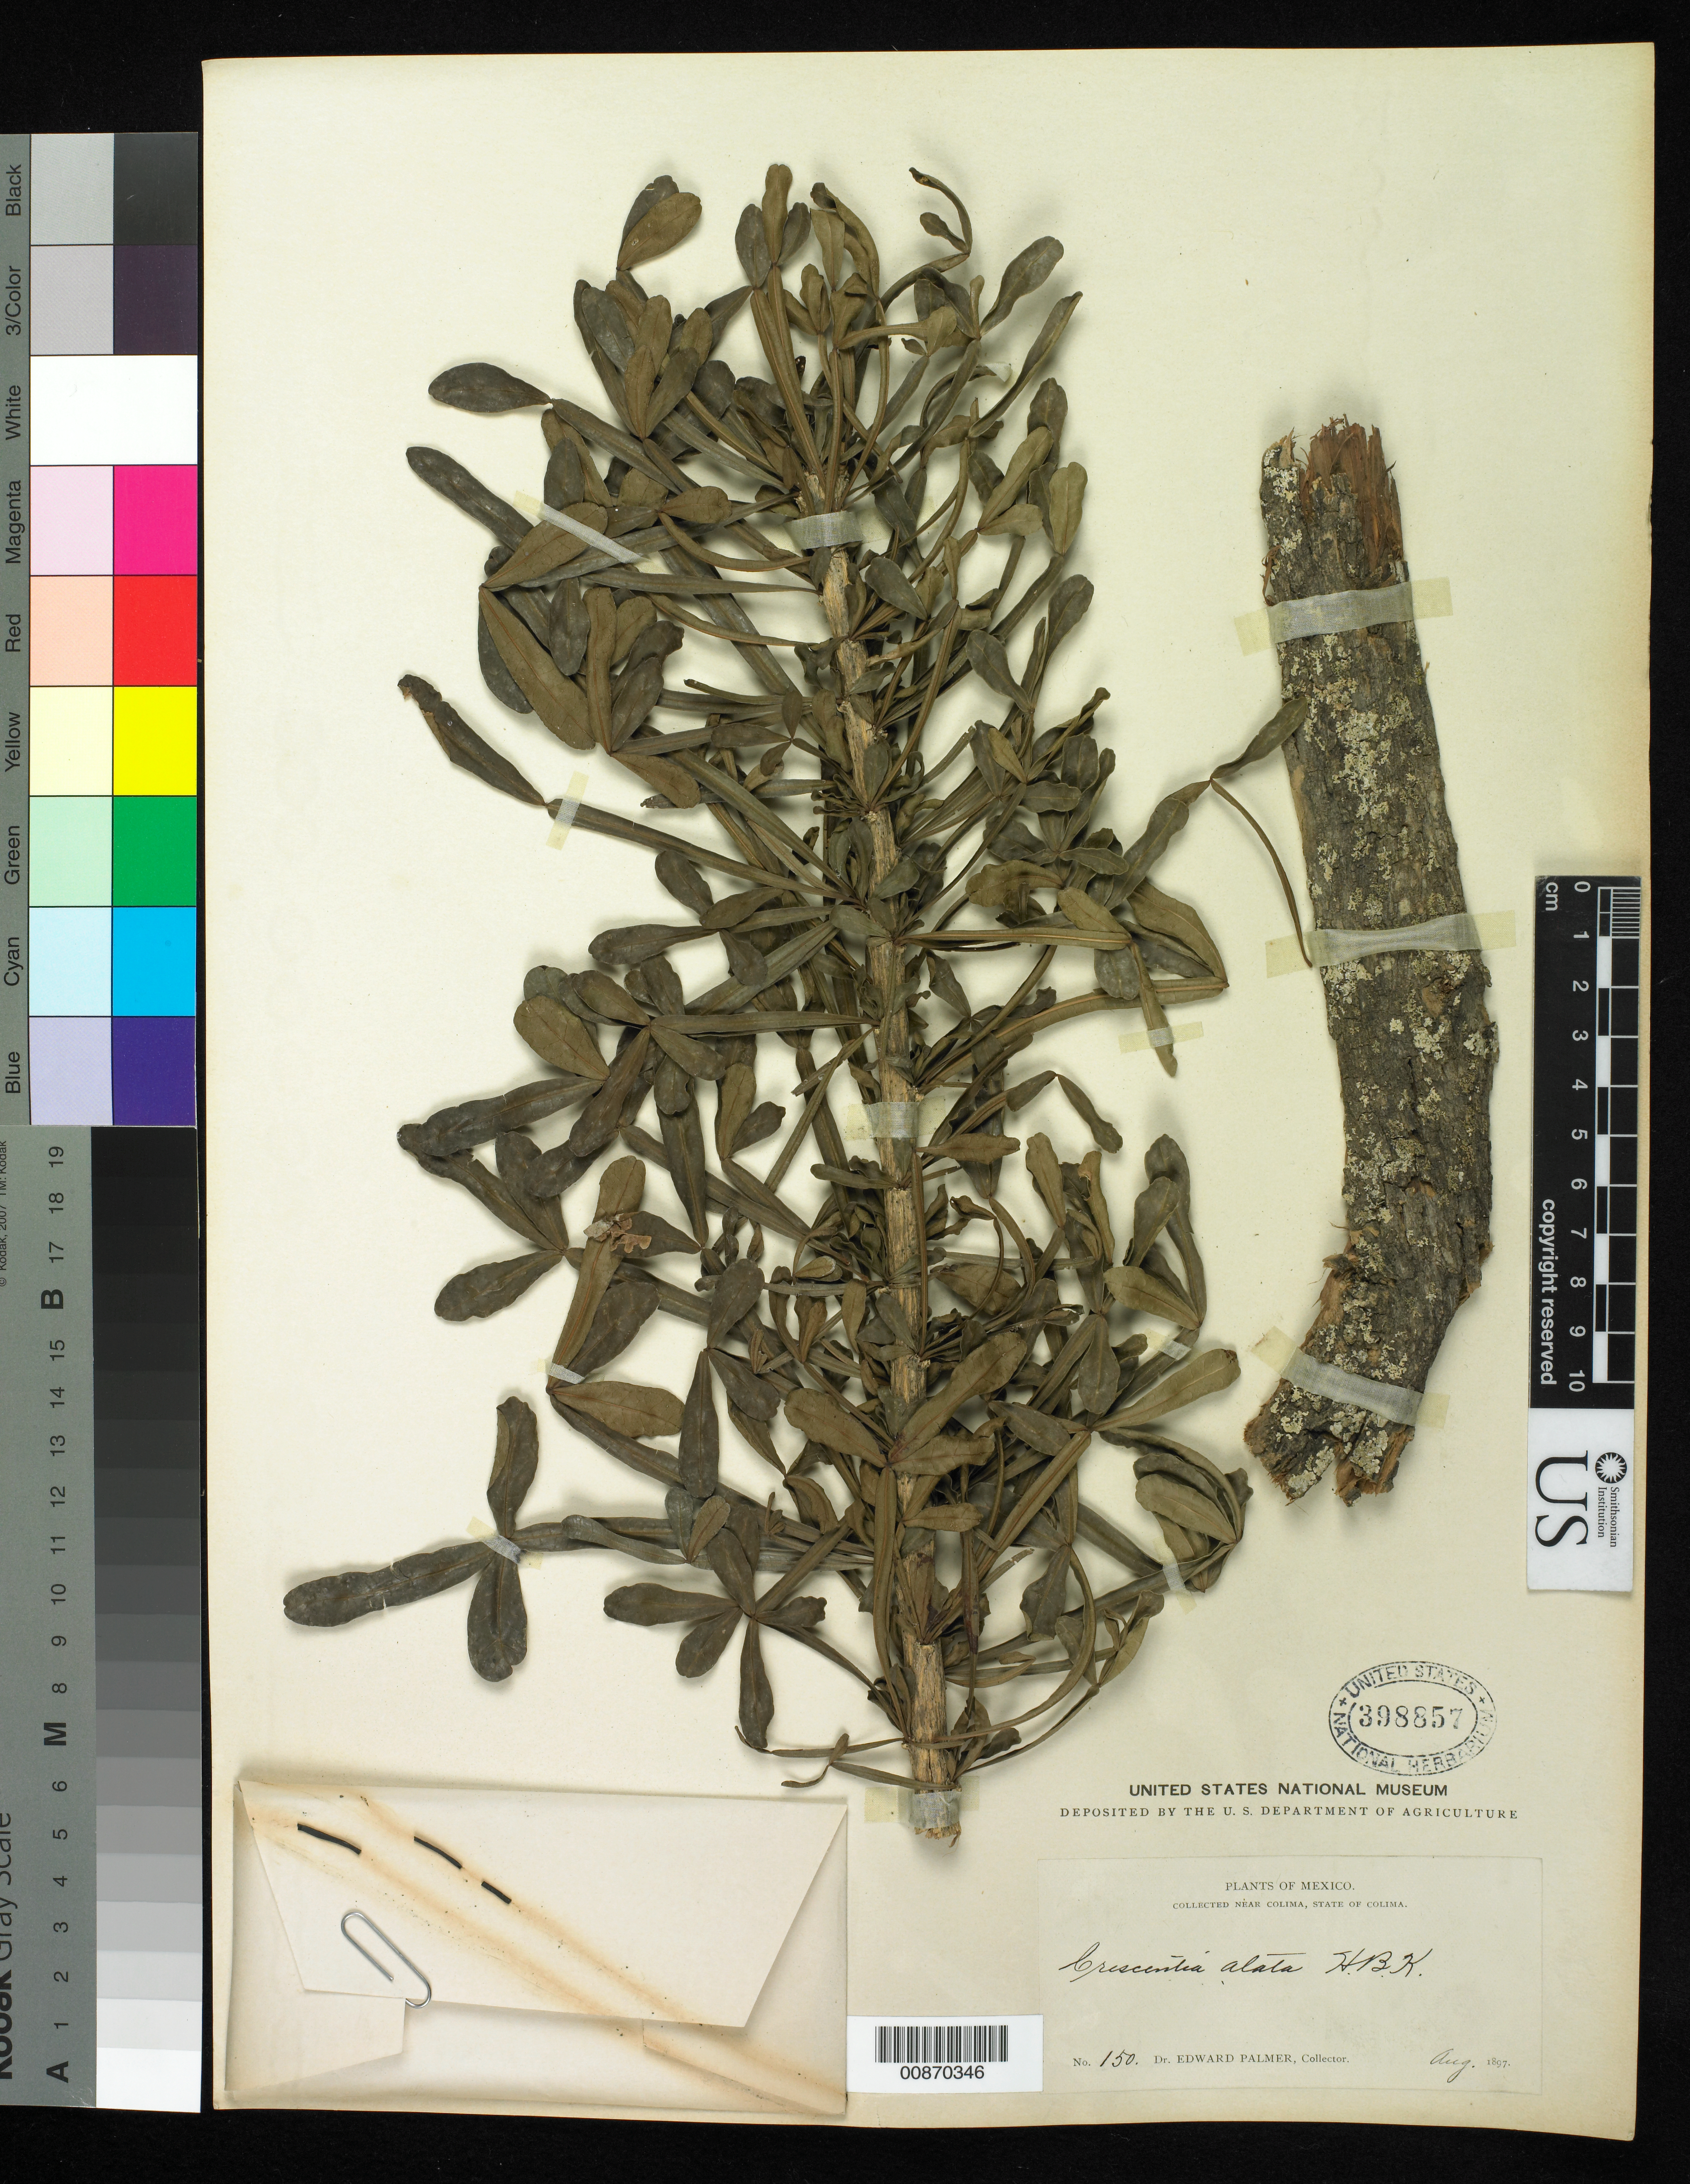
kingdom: Plantae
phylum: Tracheophyta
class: Magnoliopsida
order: Lamiales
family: Bignoniaceae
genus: Crescentia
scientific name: Crescentia alata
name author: Kunth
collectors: E. Palmer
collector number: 150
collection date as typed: Aug 1897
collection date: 1897-08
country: Mexico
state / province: Colima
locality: Near Colima, Colima.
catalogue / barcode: US 398857